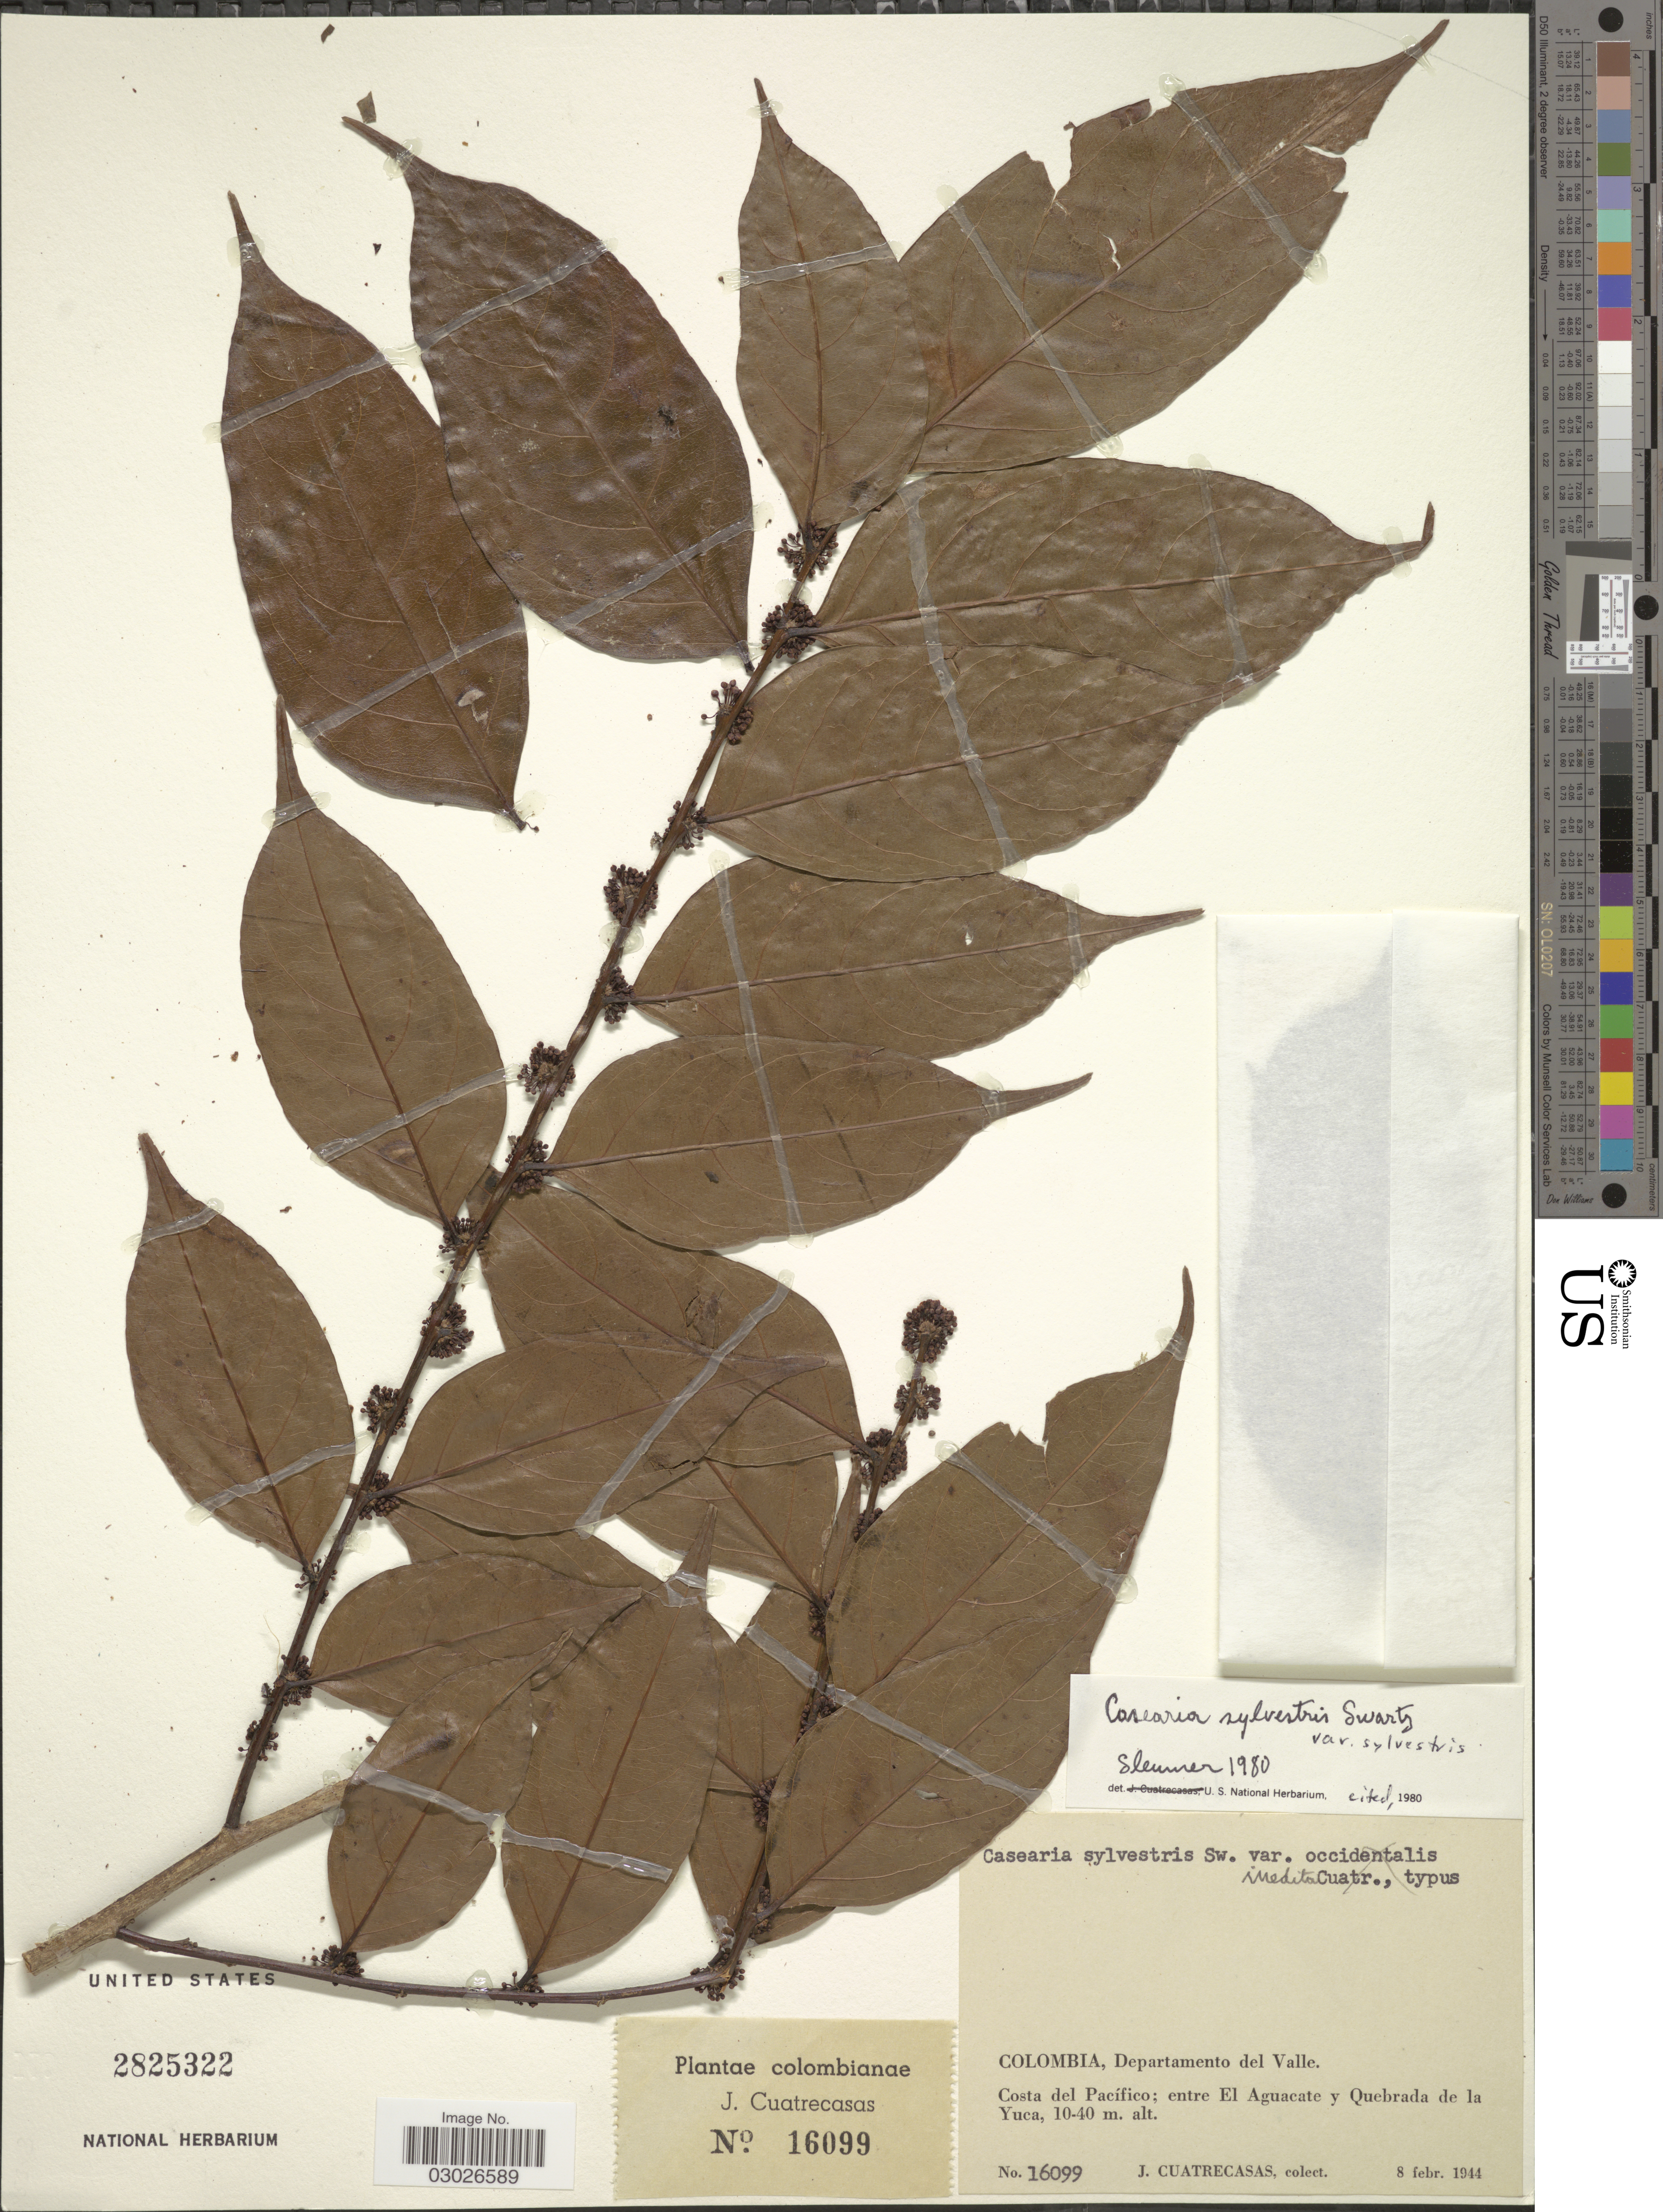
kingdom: Plantae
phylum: Tracheophyta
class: Magnoliopsida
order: Malpighiales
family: Salicaceae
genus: Casearia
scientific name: Casearia sylvestris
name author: Sw.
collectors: J. Cuatrecasas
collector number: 16099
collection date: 1944-02-08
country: Colombia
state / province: Valle del Cauca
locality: Departamento del Valle, Costa del Pacífico; entre El Aguacate y Quebrada de la Yuca.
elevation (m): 10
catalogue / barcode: US 2825322